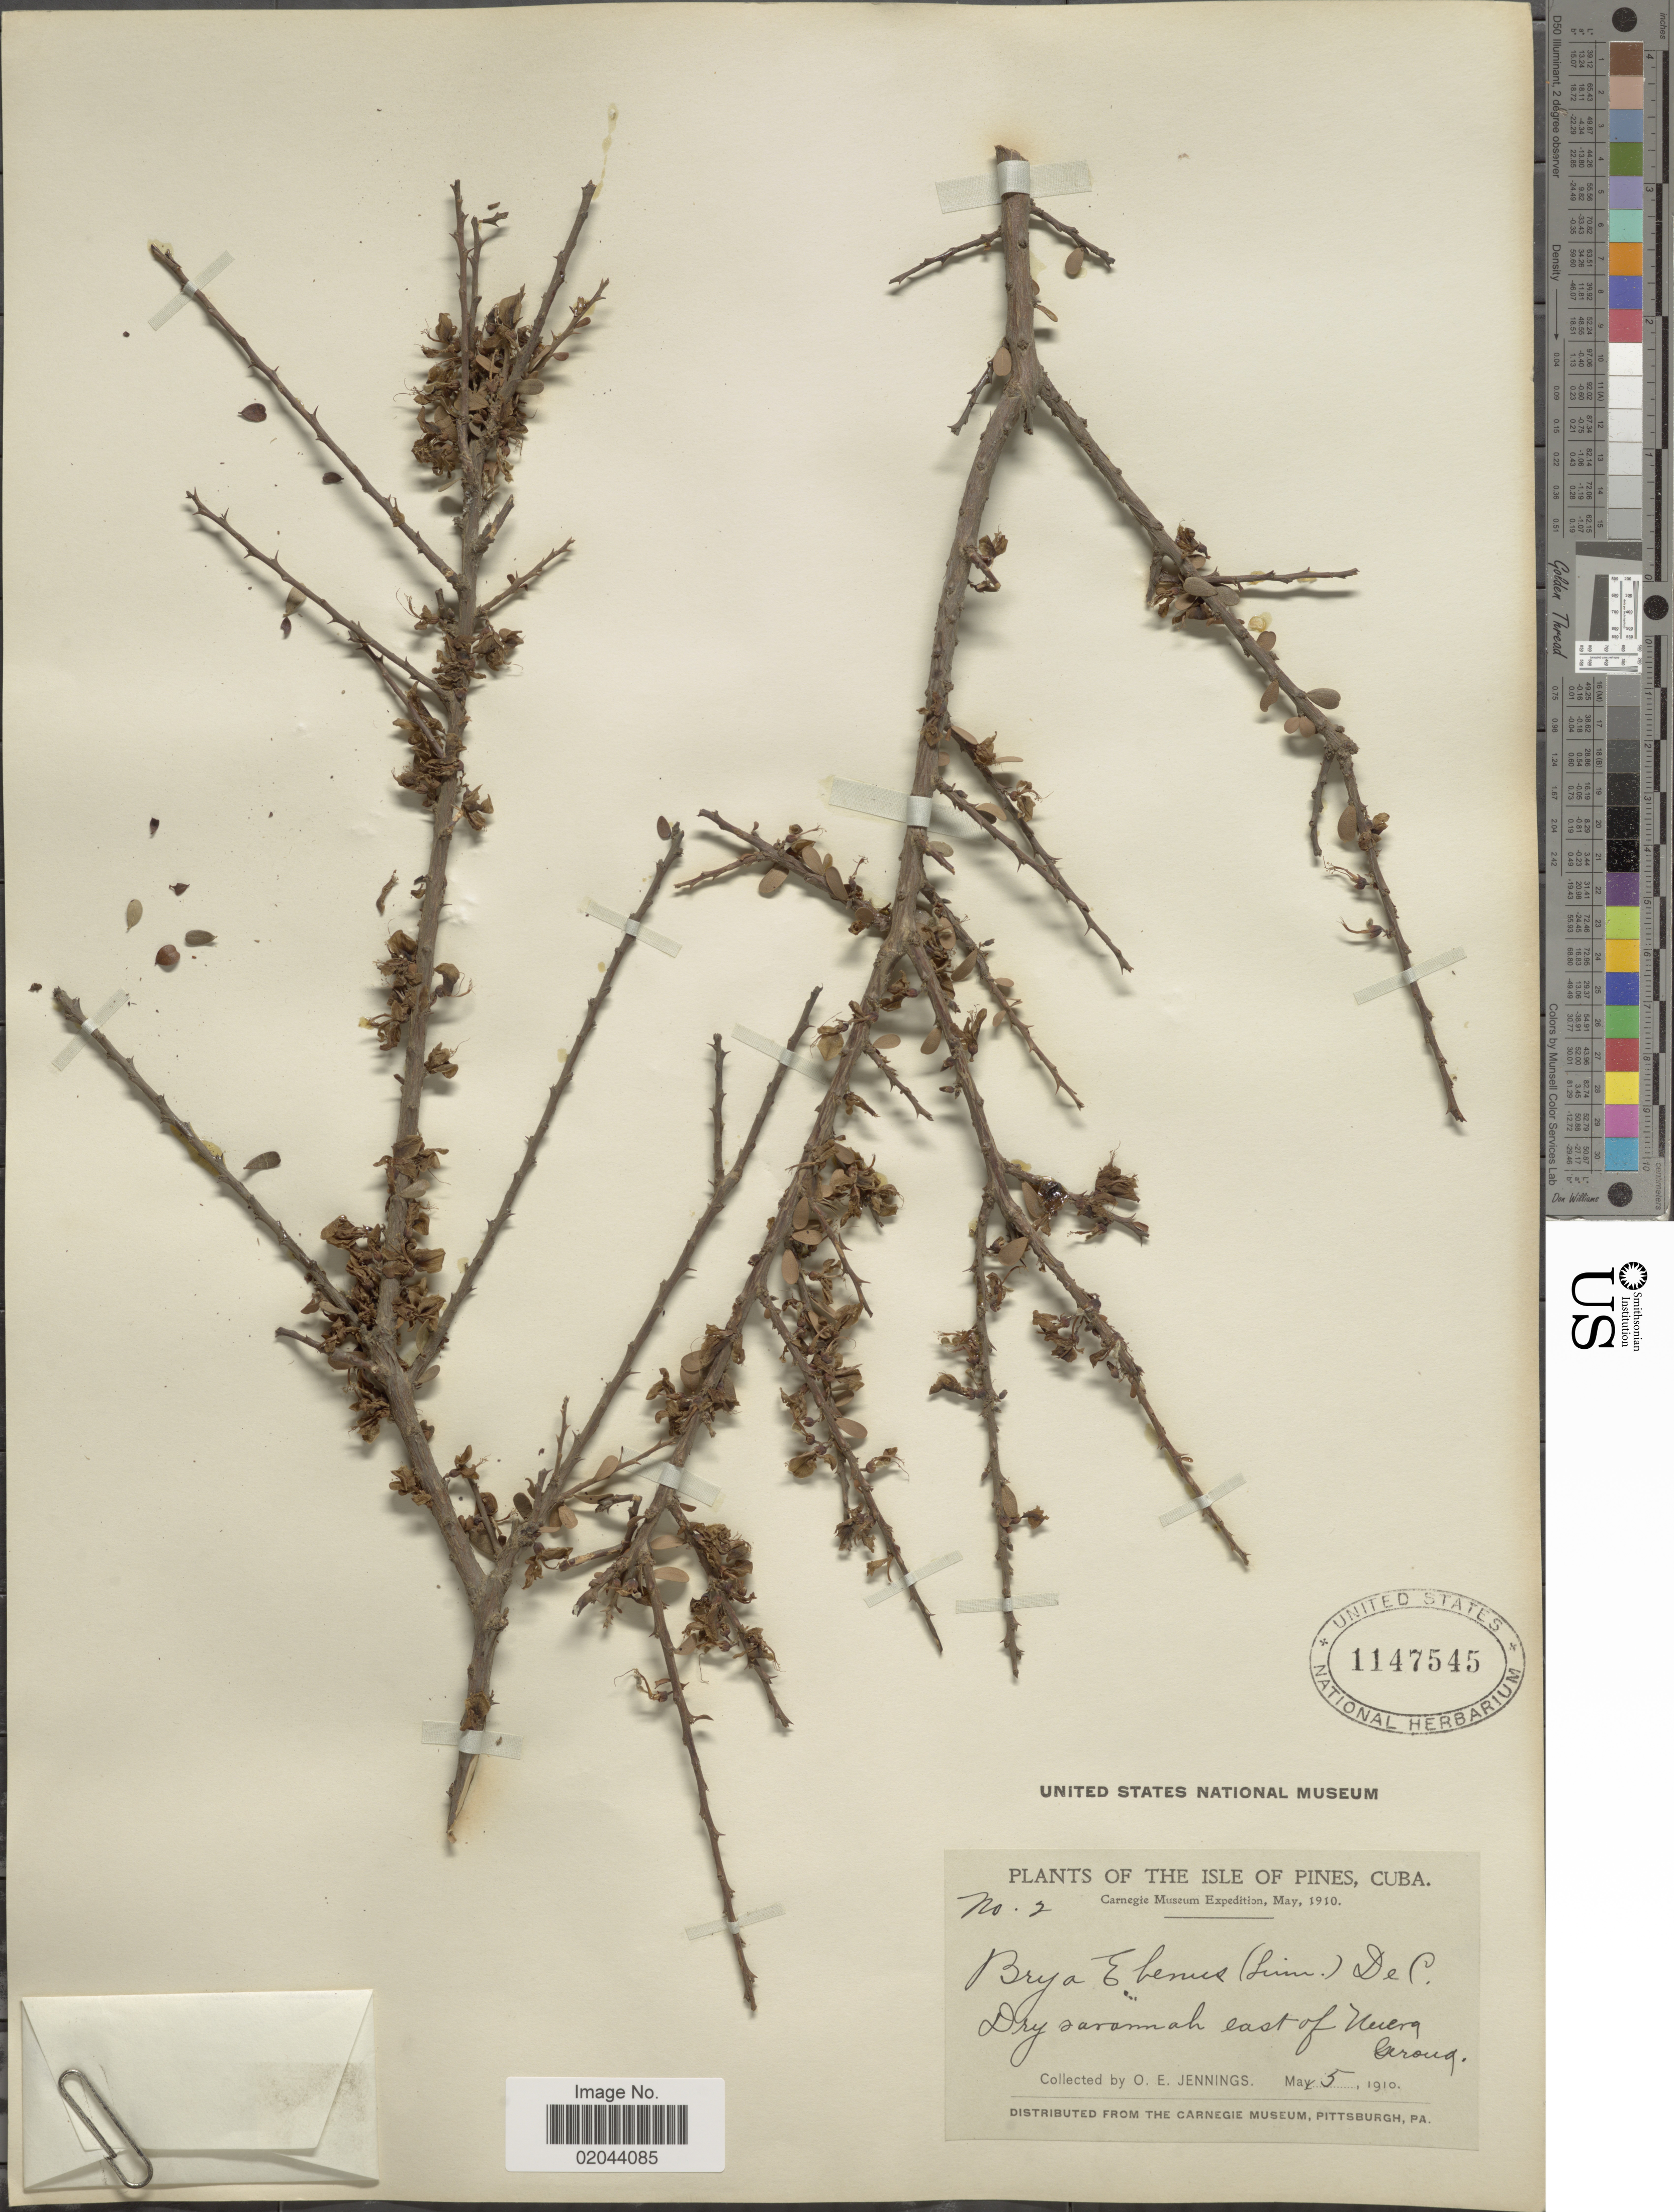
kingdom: Plantae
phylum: Tracheophyta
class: Magnoliopsida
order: Fabales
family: Fabaceae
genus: Brya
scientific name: Brya ebenus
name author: (L.) DC.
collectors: O. E. Jennings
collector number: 2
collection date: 1910-05-05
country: Cuba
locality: The Isle of Pines, east of Nueva Gerona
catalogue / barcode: US 1147545